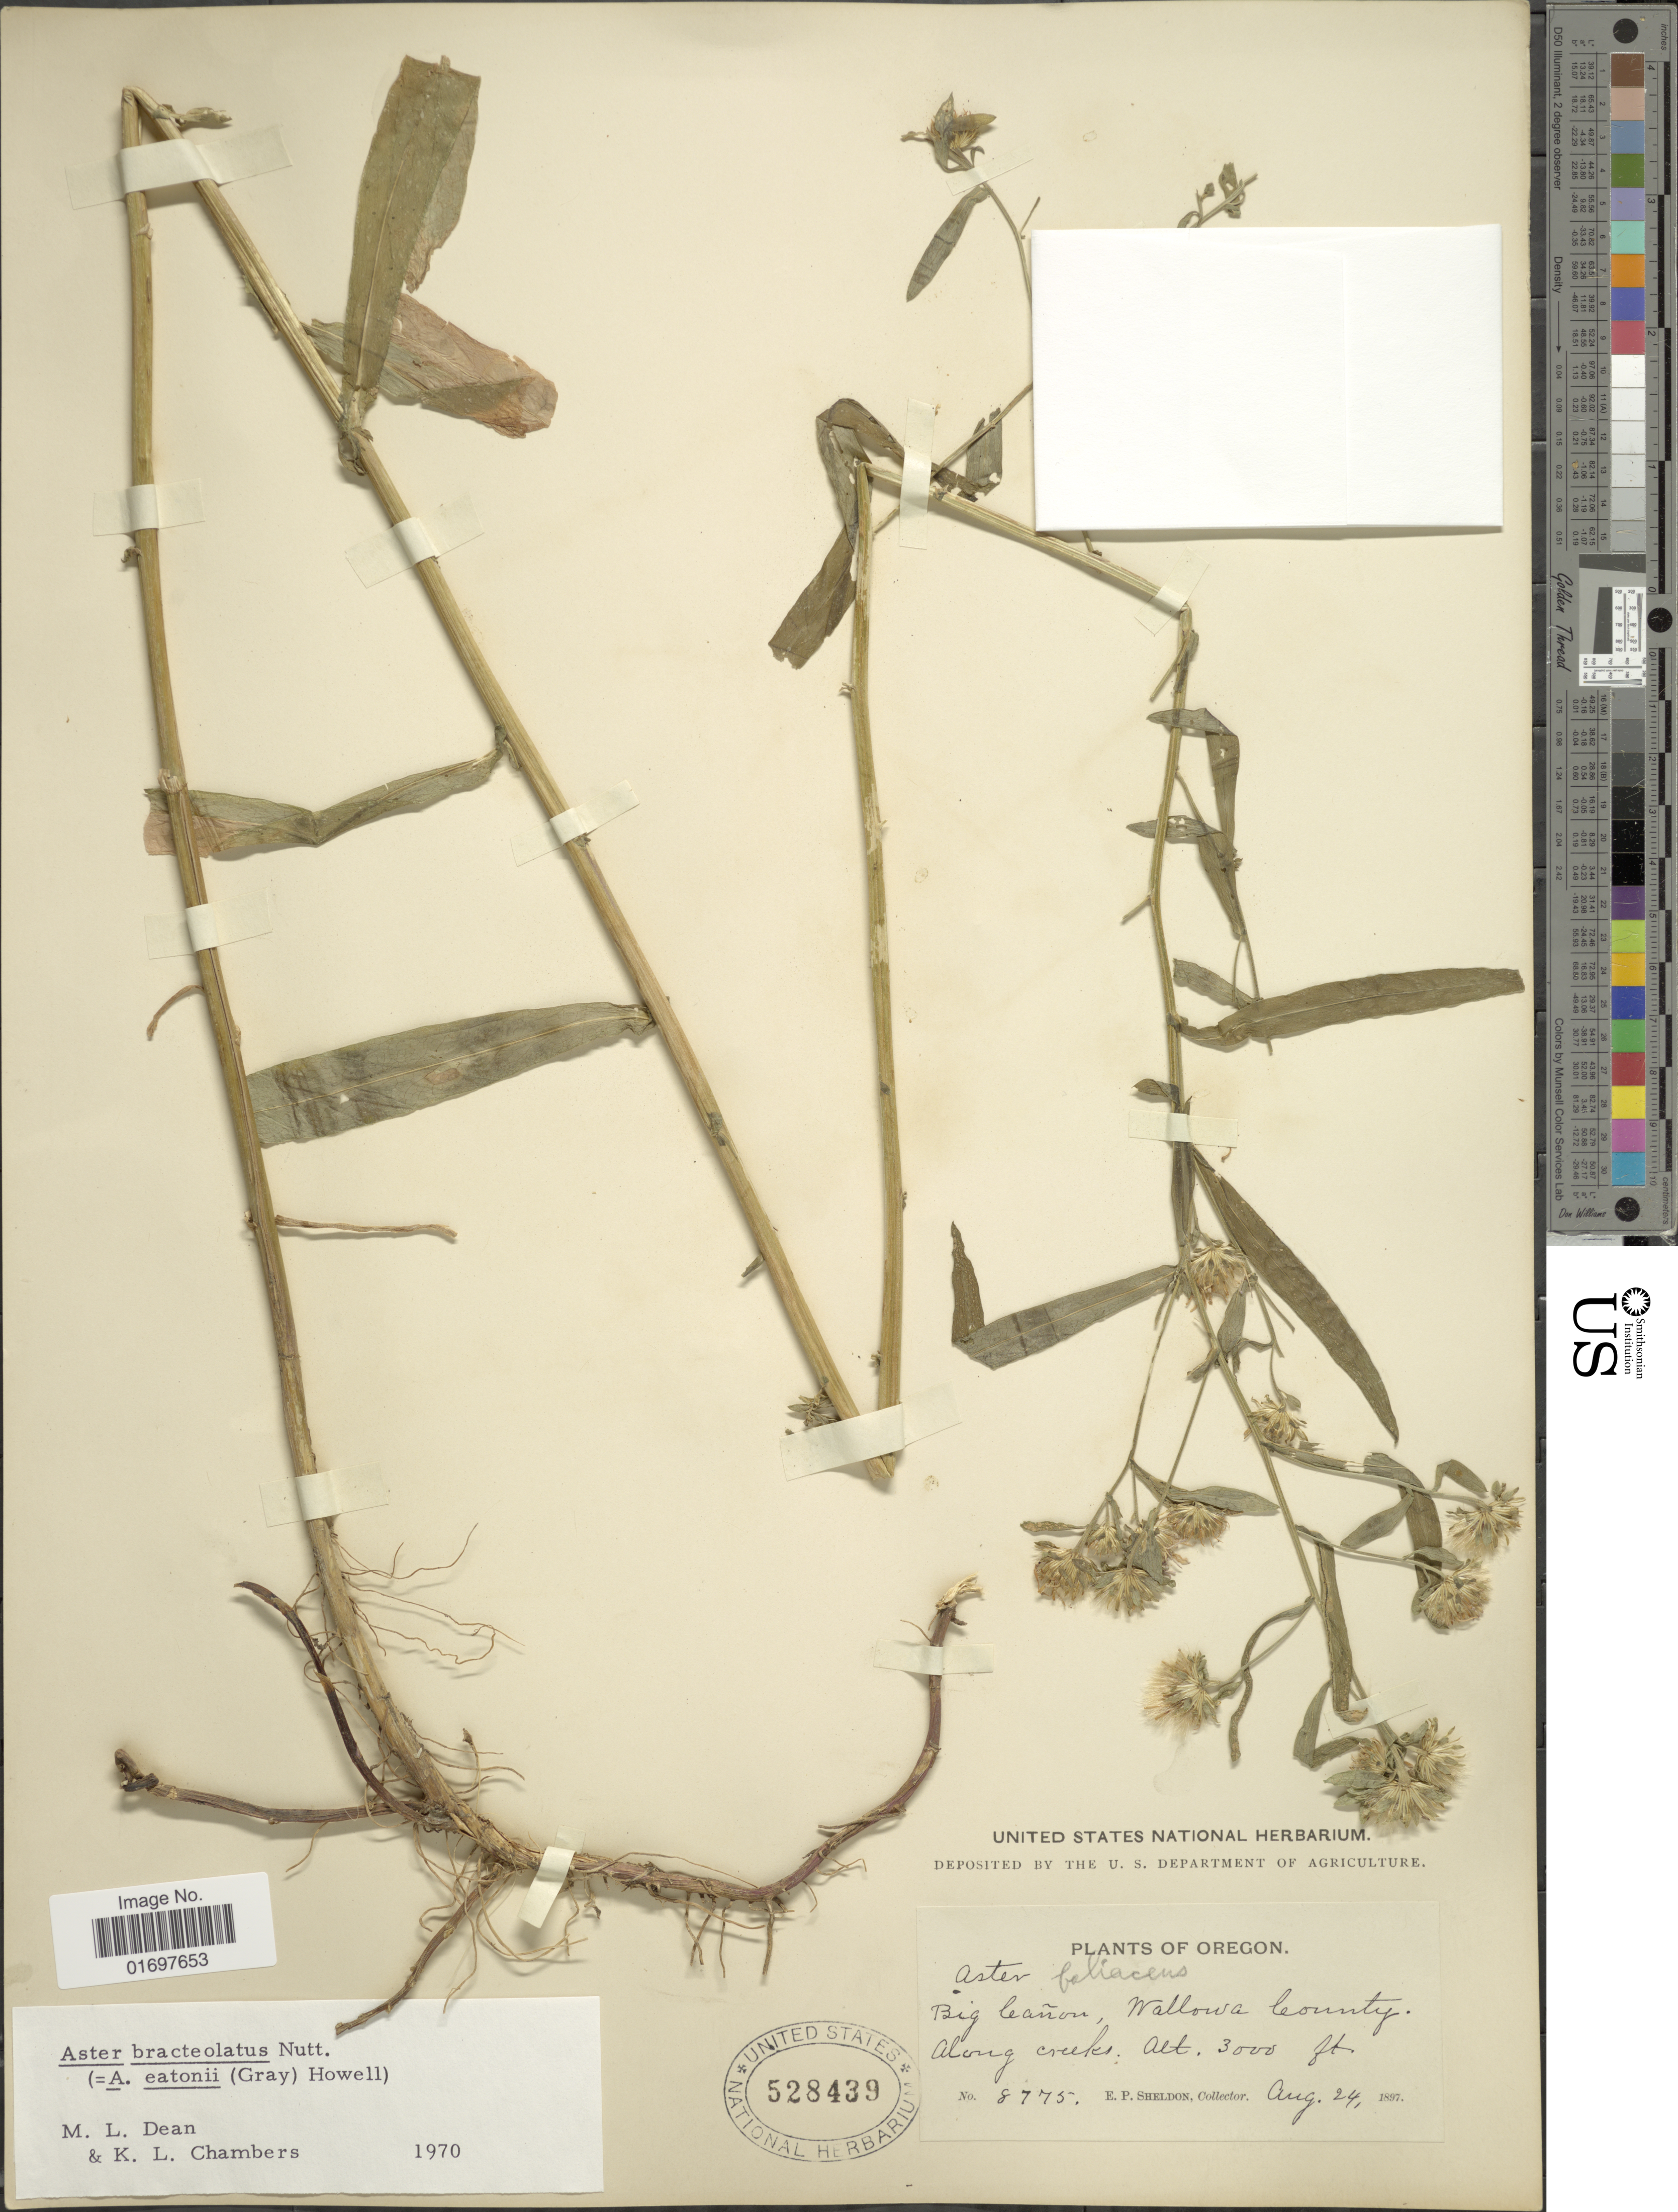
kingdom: Plantae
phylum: Tracheophyta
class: Magnoliopsida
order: Asterales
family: Asteraceae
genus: Symphyotrichum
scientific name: Symphyotrichum bracteolatum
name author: (Nutt.) G.L. Nesom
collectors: E. P. Sheldon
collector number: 8775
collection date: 1897-08-24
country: United States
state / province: Oregon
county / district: Wallowa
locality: Big Canon, Wallowa County, Along Creeks.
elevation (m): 914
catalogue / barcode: US 528439